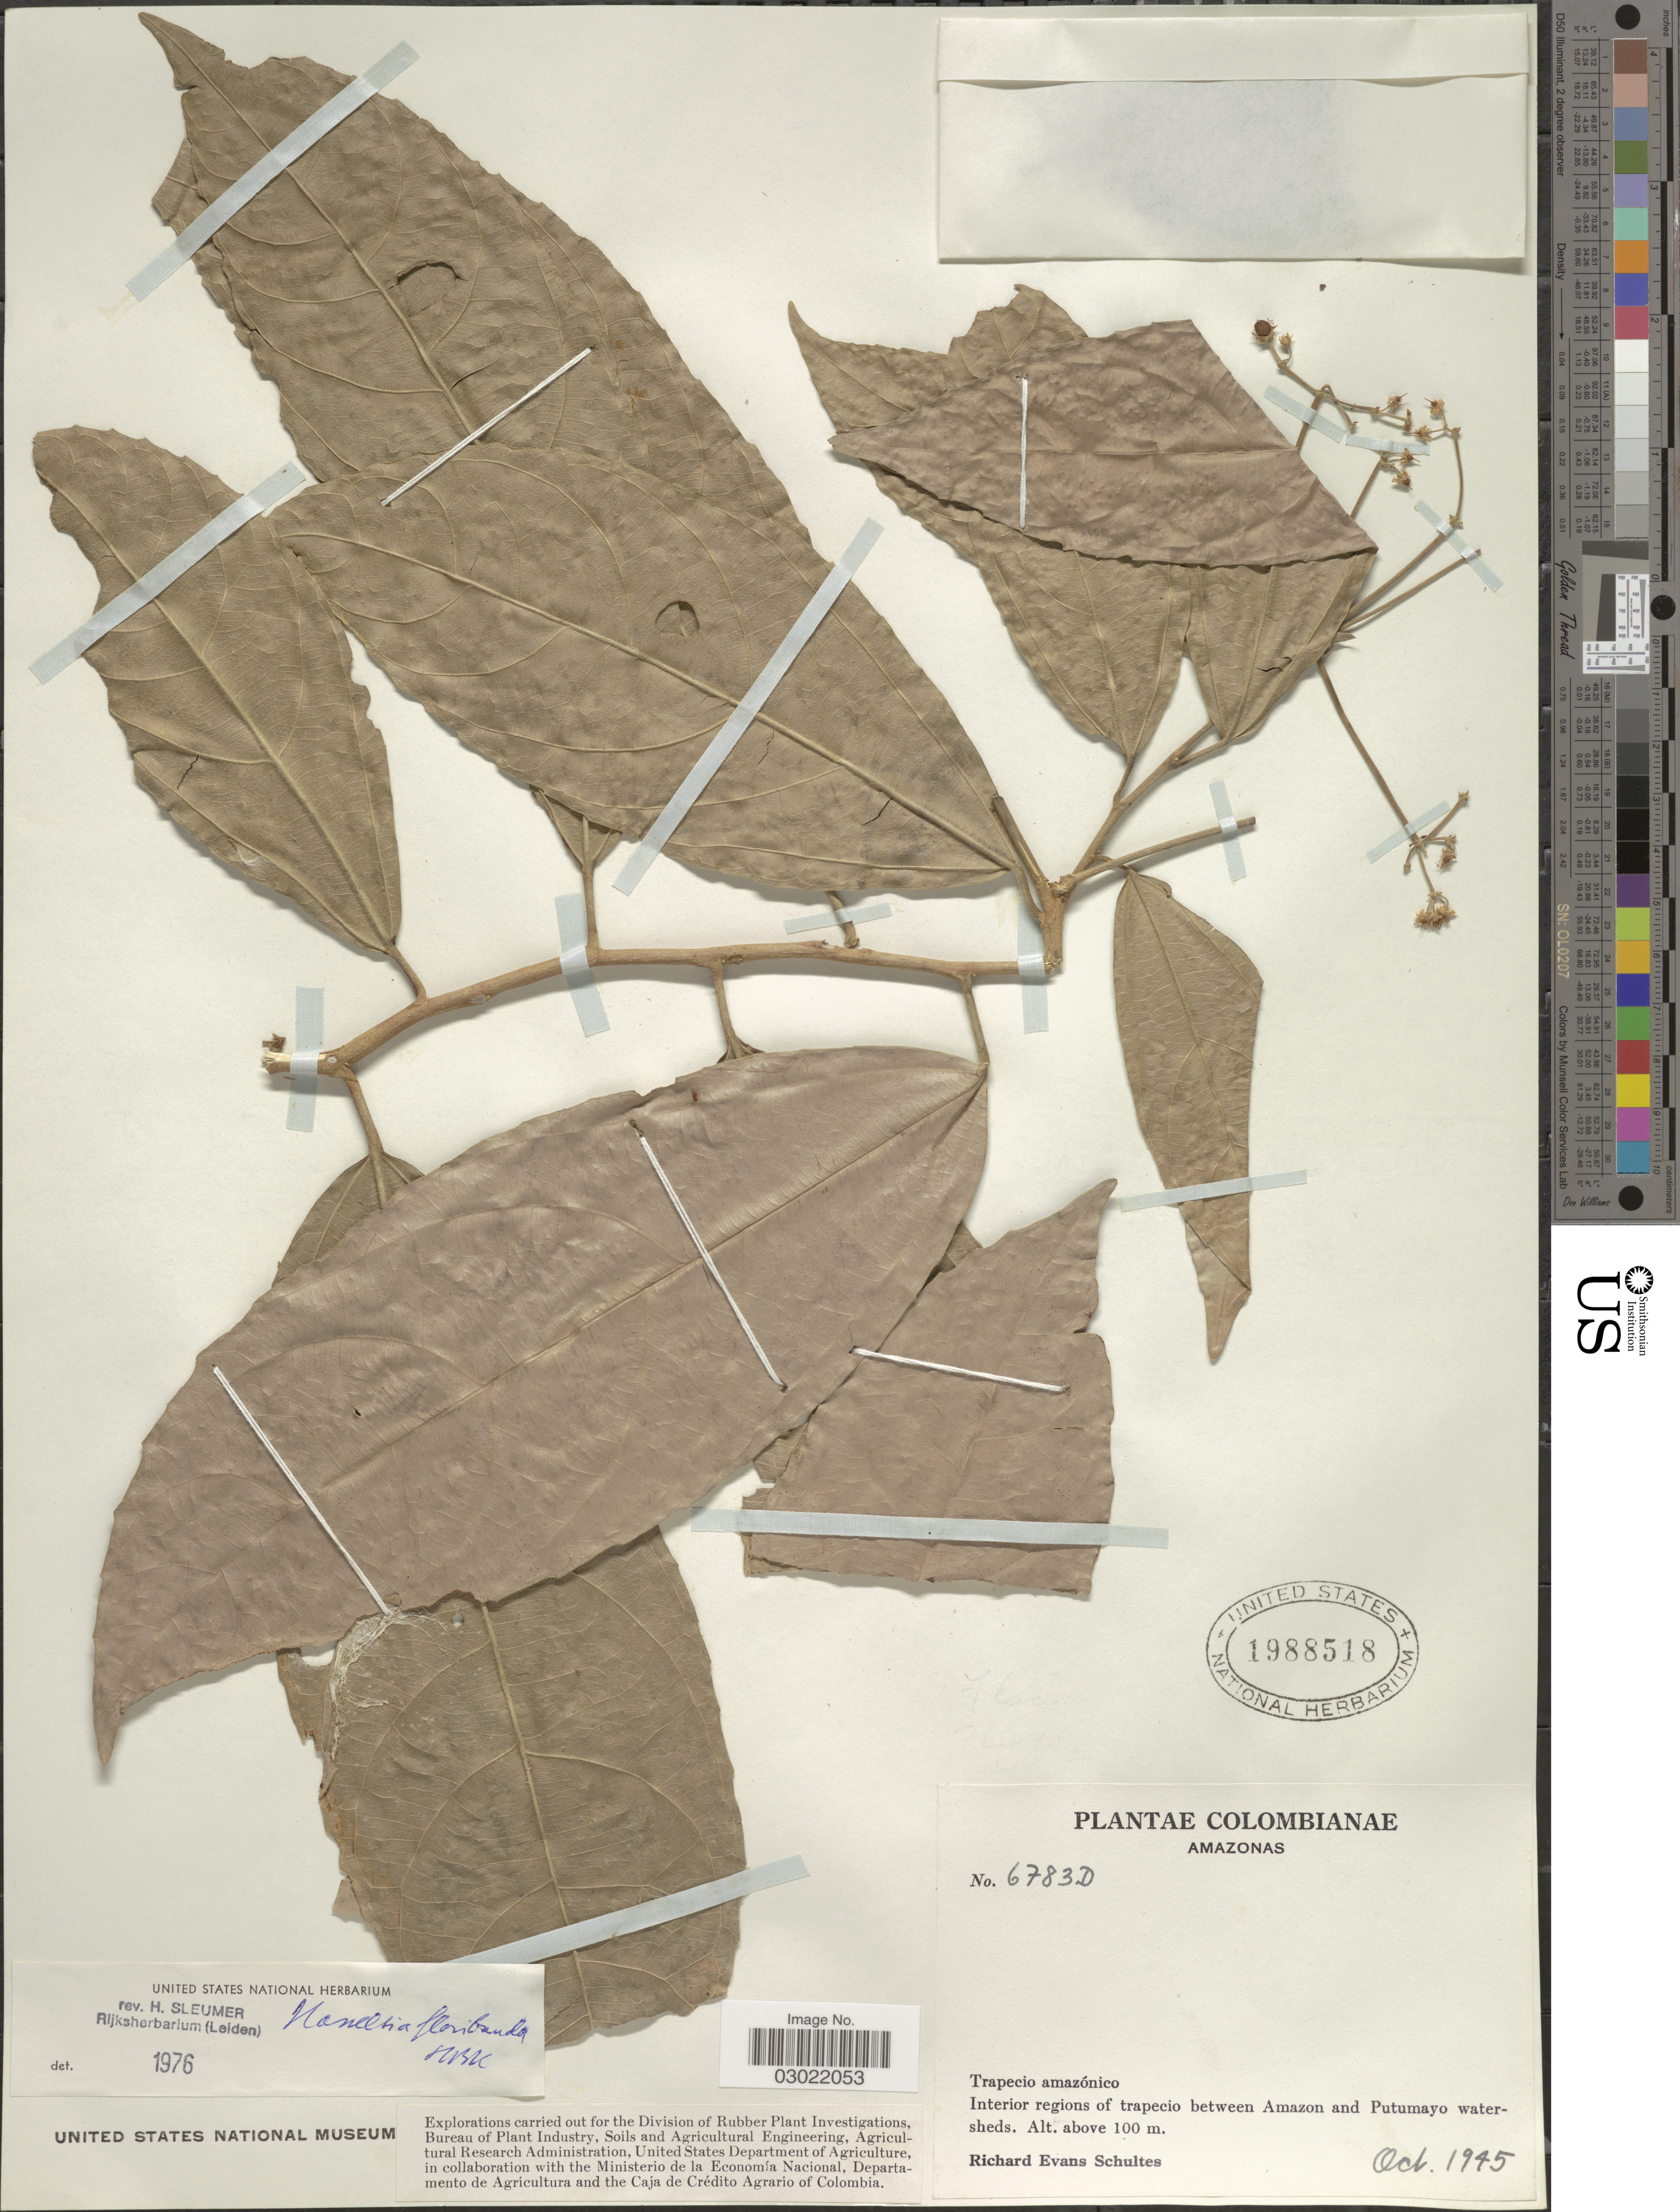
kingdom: Plantae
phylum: Tracheophyta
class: Magnoliopsida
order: Malpighiales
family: Salicaceae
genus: Hasseltia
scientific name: Hasseltia floribunda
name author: Kunth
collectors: R. E. Schultes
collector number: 6783D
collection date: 1945-10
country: Colombia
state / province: Amazônas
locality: Trapecio amazónico. Interior regions of trapecio between Amazon and Putumayo watersheds.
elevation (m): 100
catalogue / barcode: US 1988518